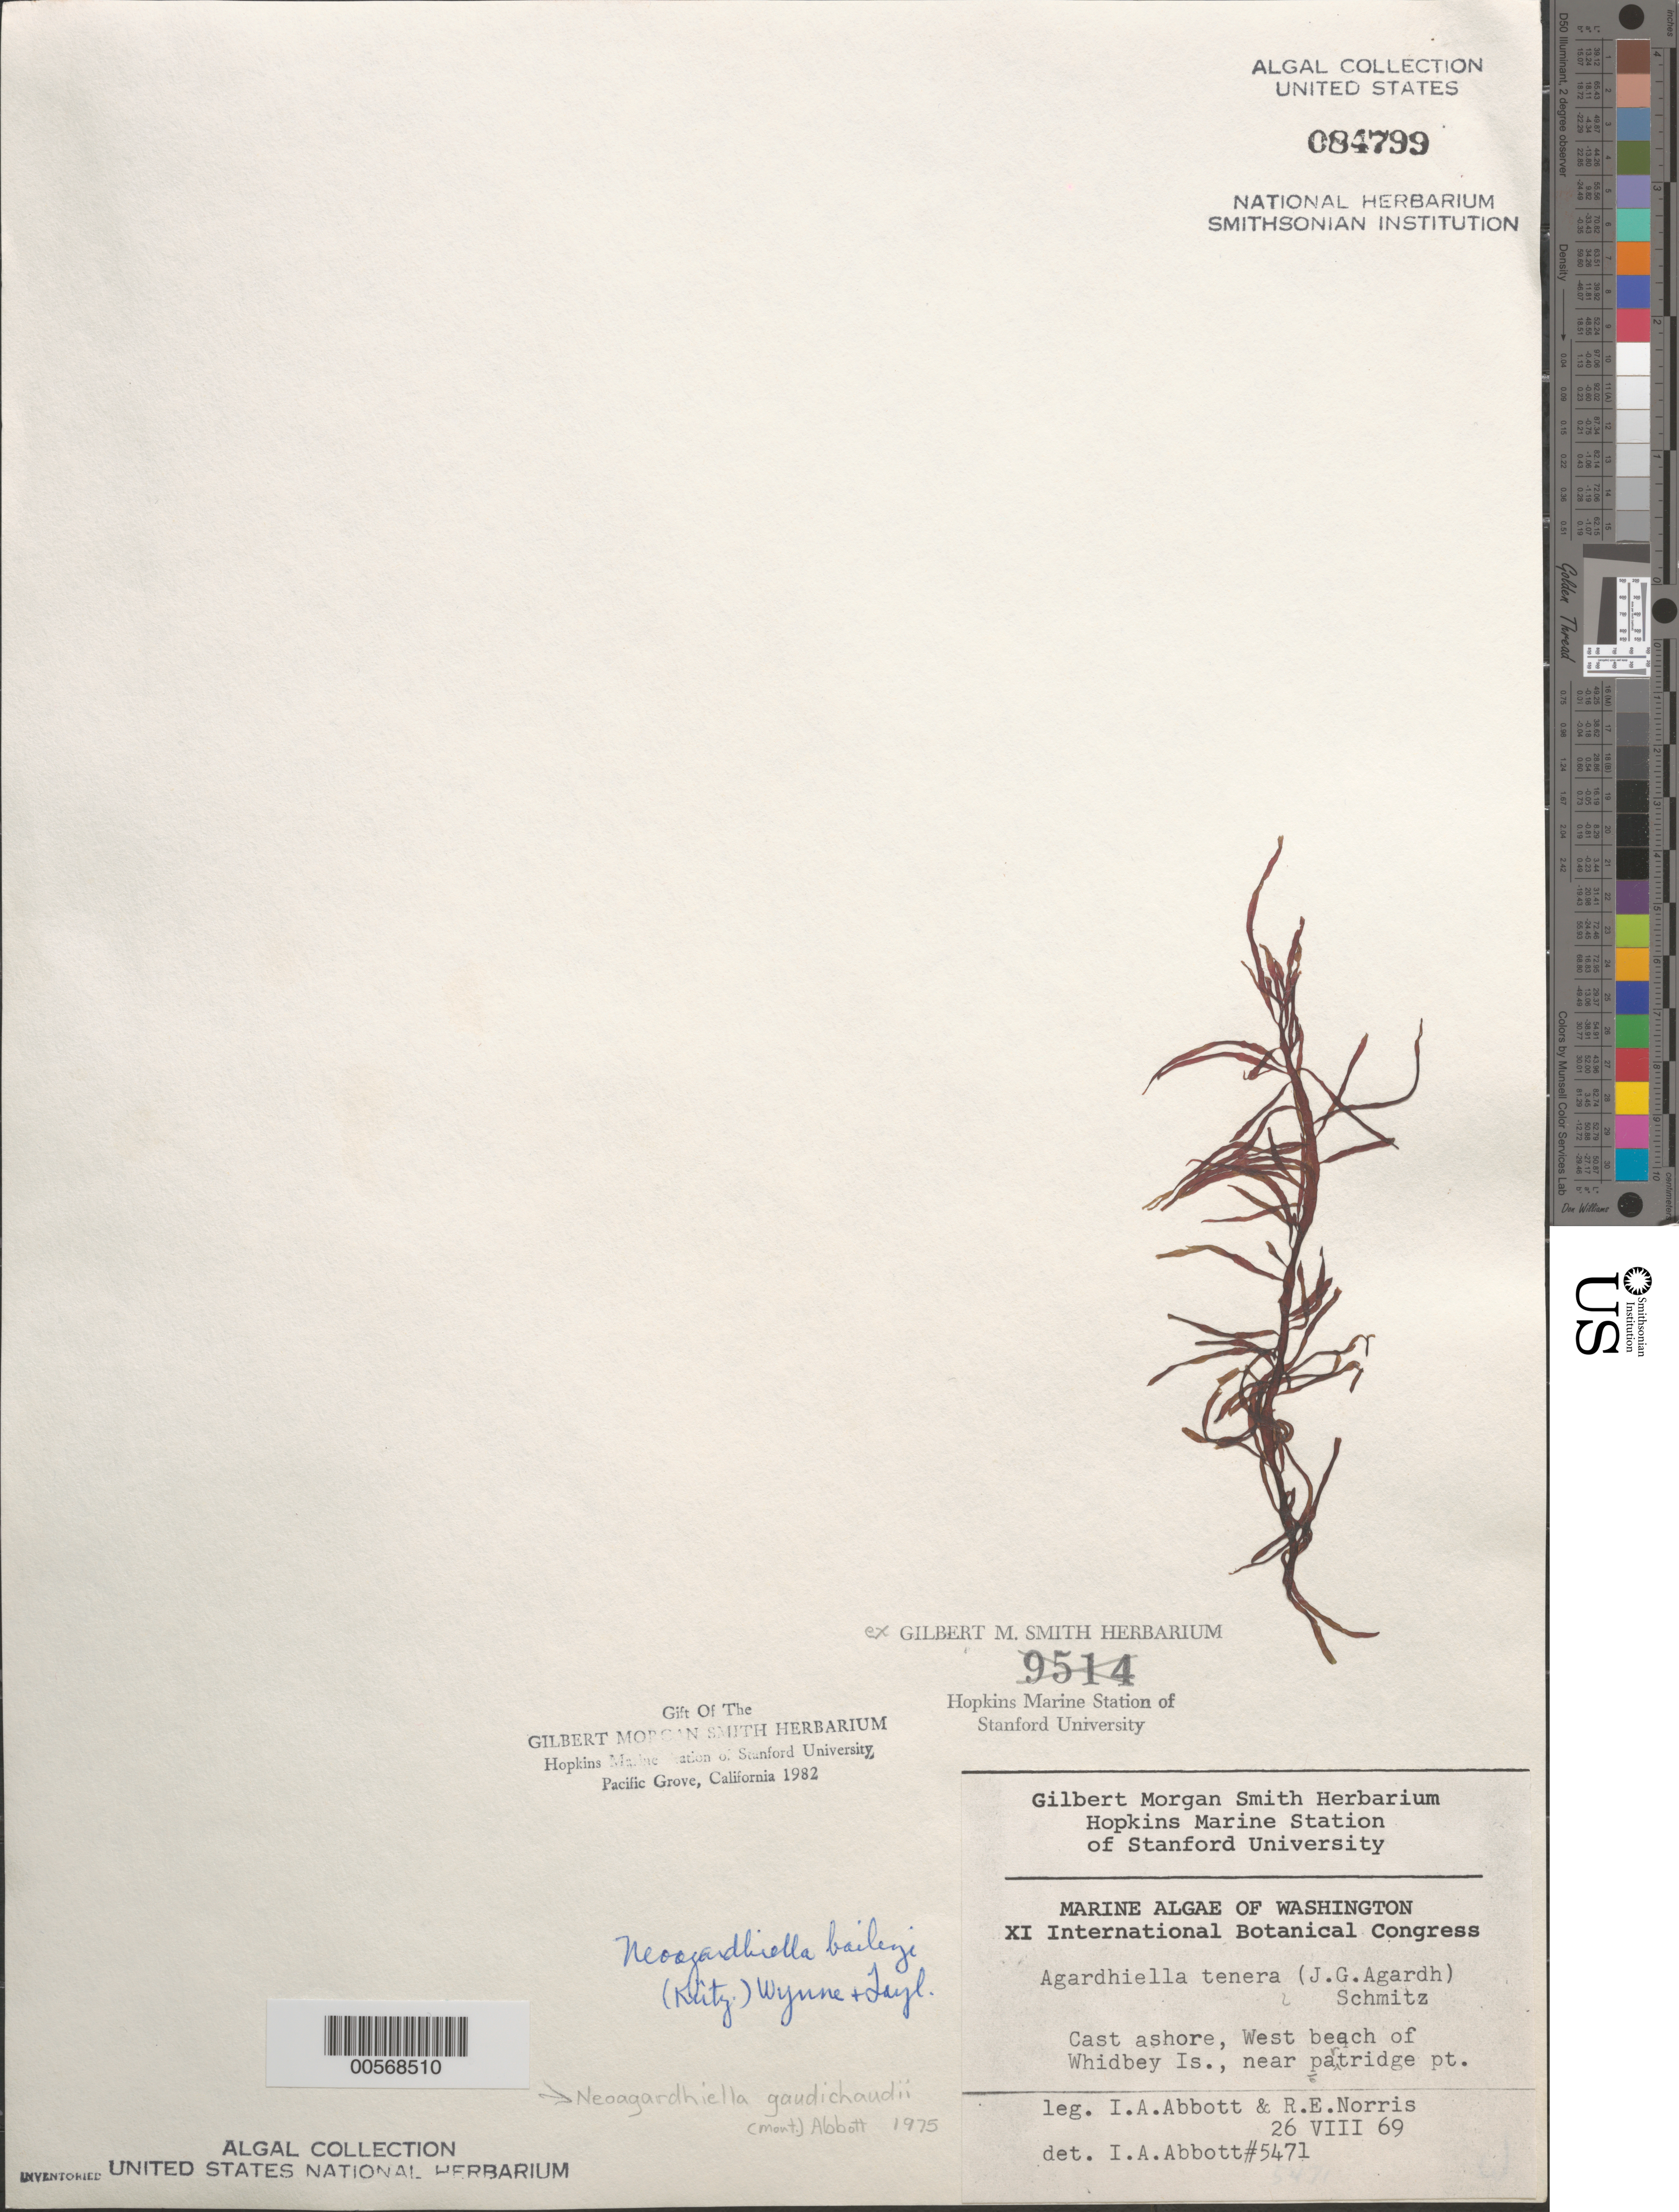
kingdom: Plantae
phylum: Rhodophyta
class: Florideophyceae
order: Gigartinales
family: Solieriaceae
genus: Sarcodiotheca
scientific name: Sarcodiotheca gaudichaudii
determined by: Algae name updating Project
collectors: I. A. Abbott & R. E. Norris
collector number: IAA 5471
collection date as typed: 26 Aug 1969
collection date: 1969-08-26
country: United States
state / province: Washington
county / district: Island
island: Whidbey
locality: West Beach near Partridge Point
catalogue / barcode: US 84799